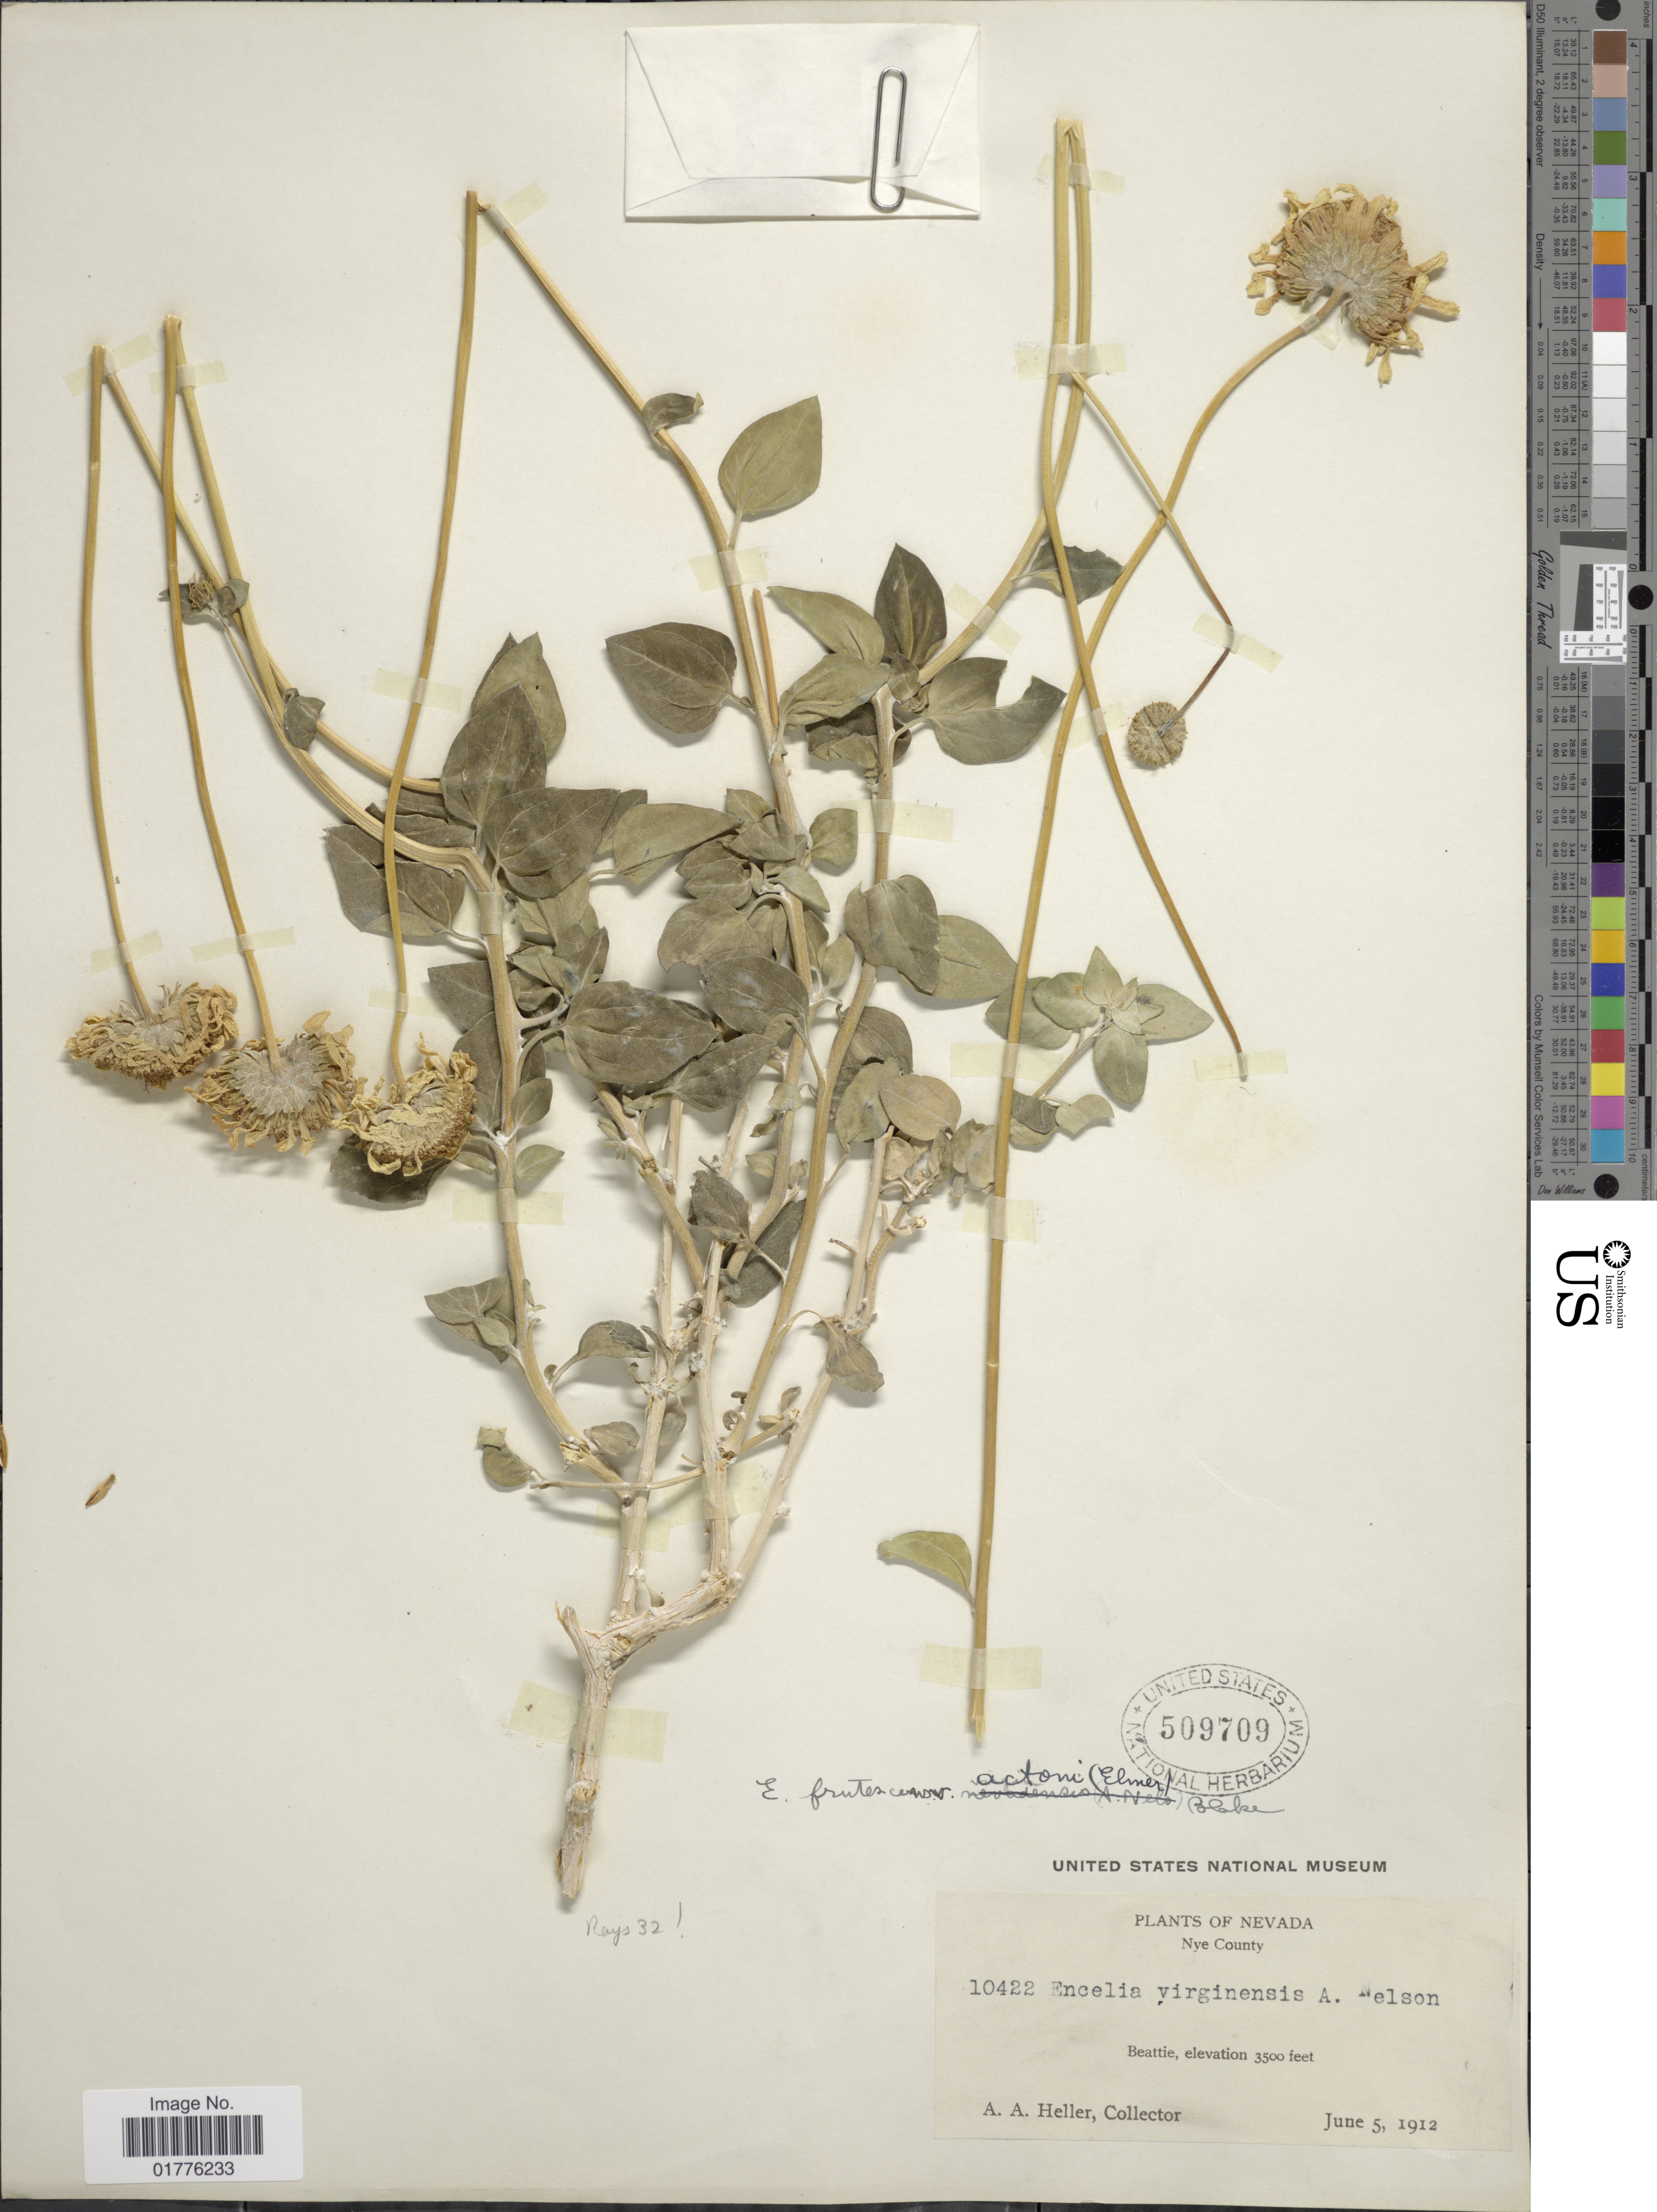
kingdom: Plantae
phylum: Tracheophyta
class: Magnoliopsida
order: Asterales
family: Asteraceae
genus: Encelia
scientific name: Encelia frutescens var. actonii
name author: (Elmer) S.F. Blake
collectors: A. A. Heller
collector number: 10422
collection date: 1912-06-05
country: United States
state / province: Nevada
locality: Nye County, Beattie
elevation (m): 1067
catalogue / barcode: US 509709